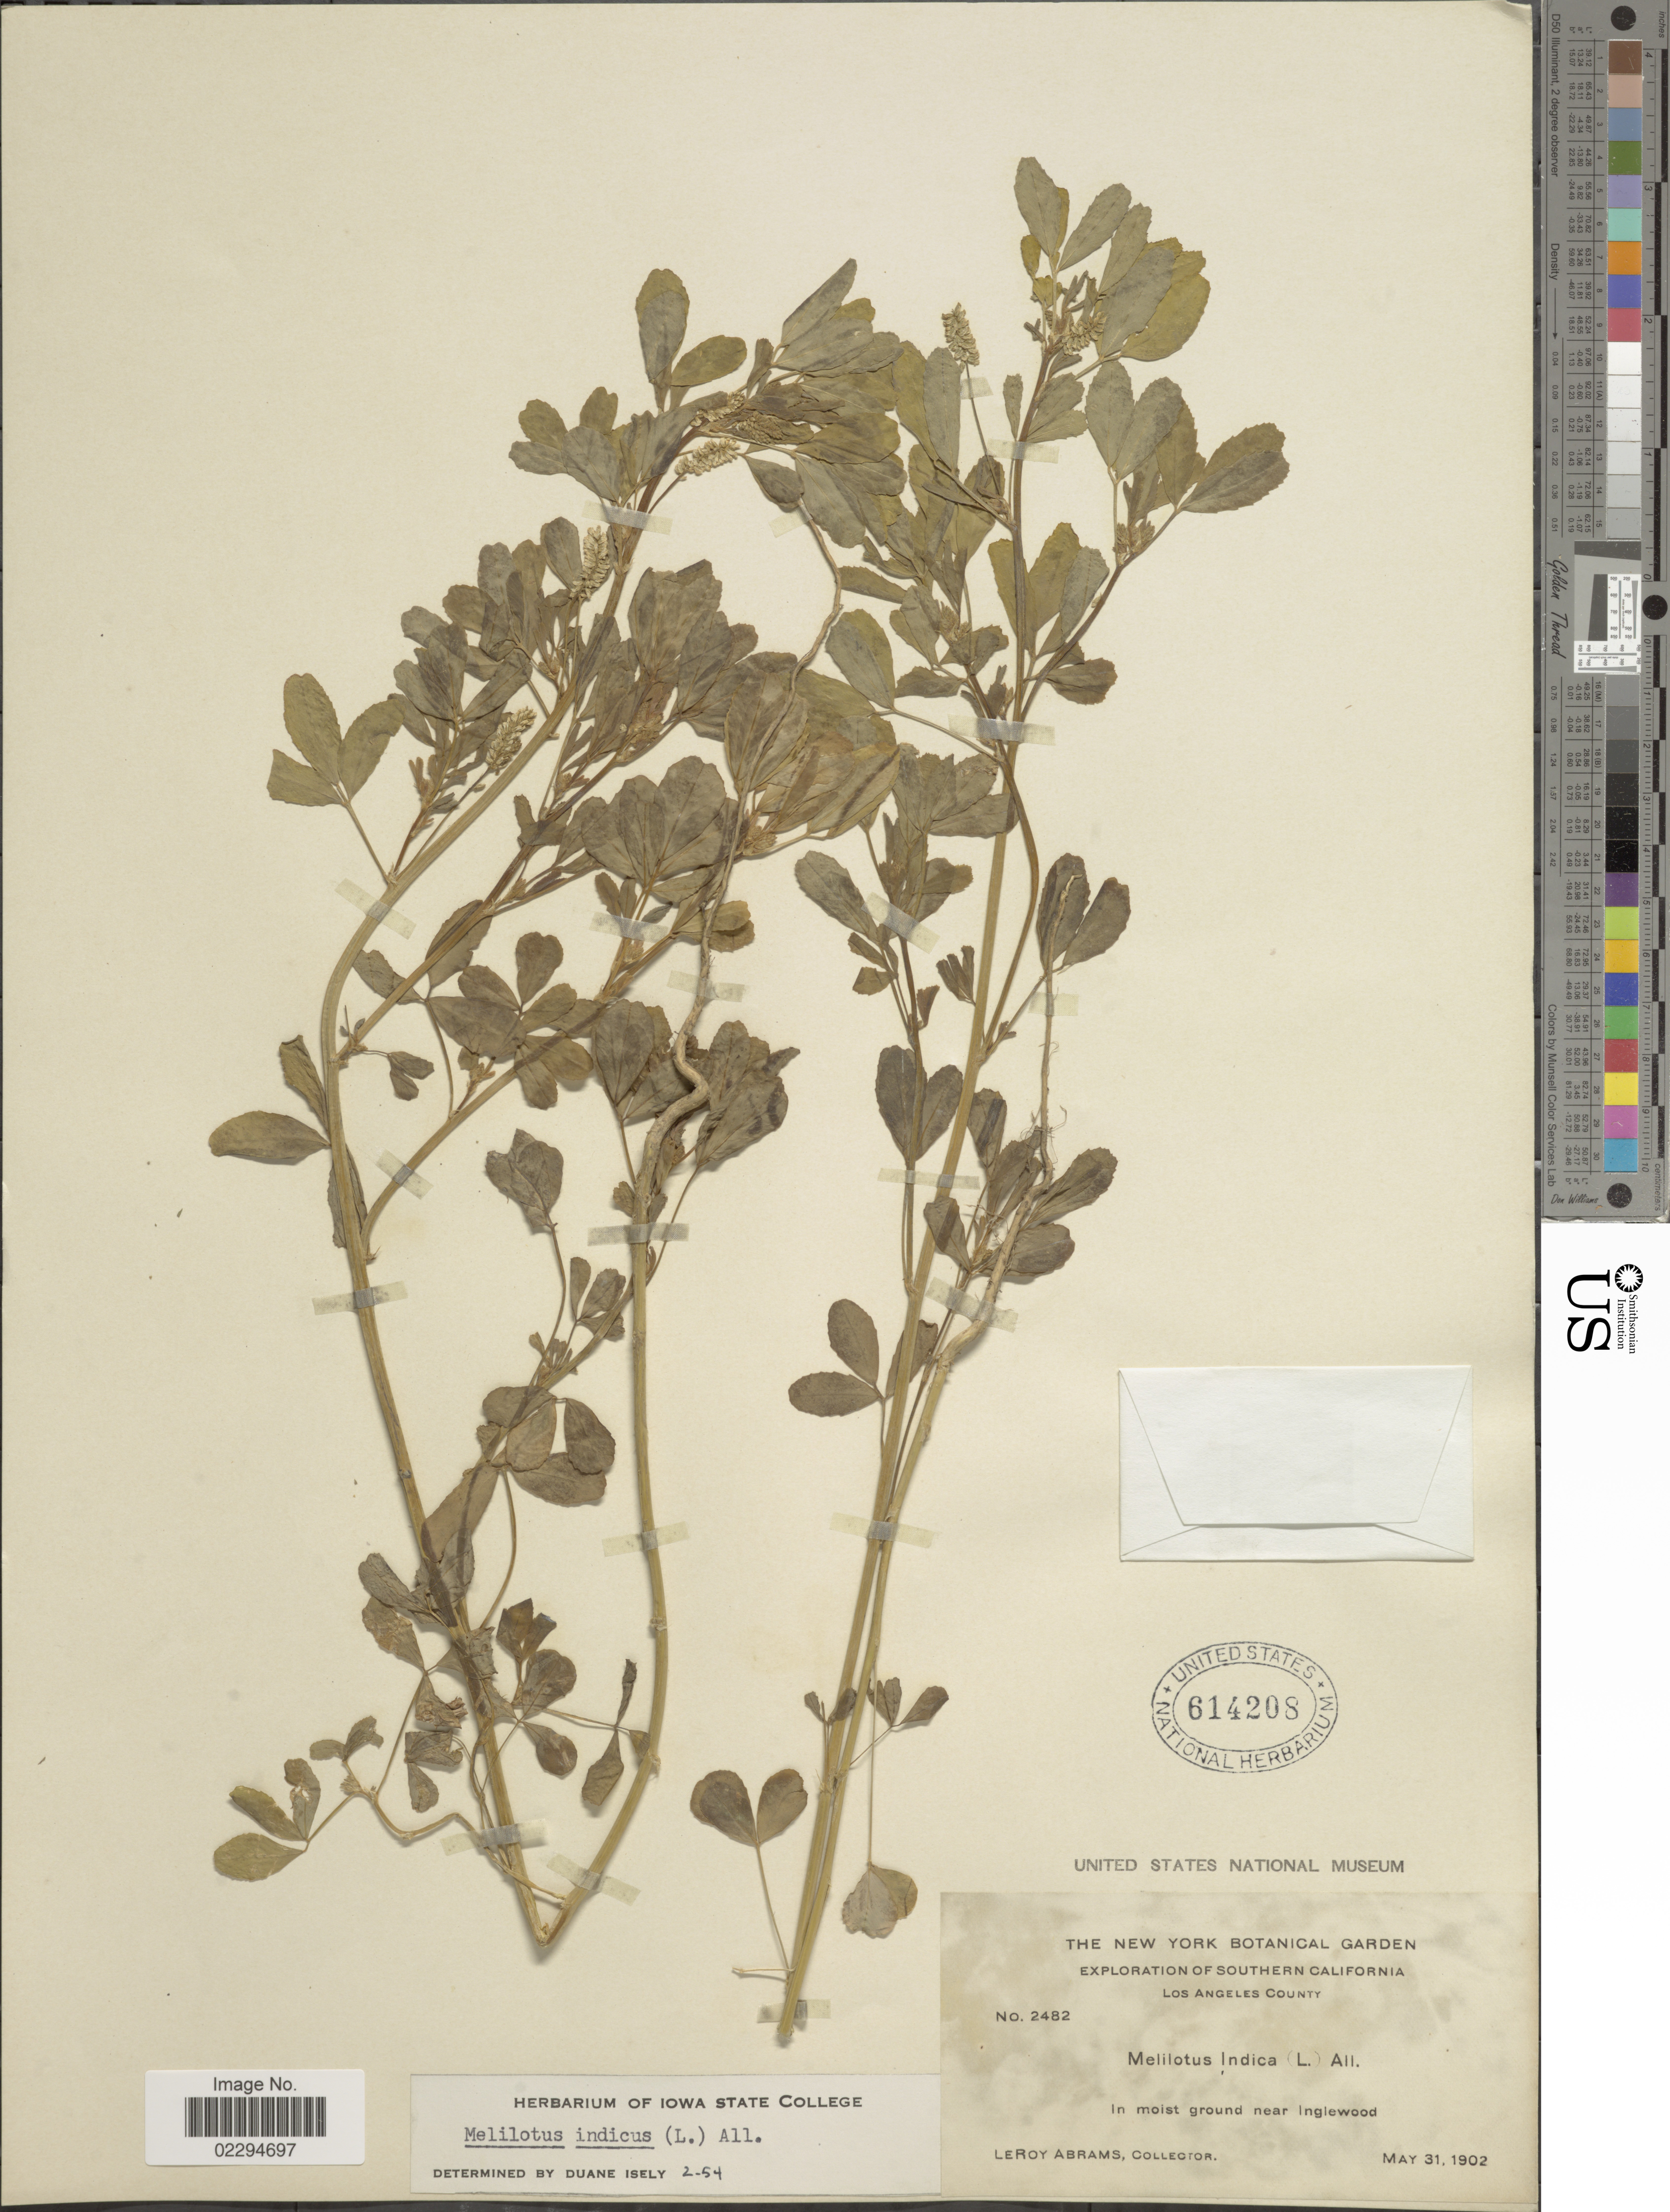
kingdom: Plantae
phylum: Tracheophyta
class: Magnoliopsida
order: Fabales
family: Fabaceae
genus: Melilotus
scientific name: Melilotus indicus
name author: (L.) All.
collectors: L. Abrams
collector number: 2482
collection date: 1902-05-31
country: United States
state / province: California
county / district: Los Angeles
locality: Southern California. near Inglewood. Los Angeles County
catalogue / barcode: US 614208